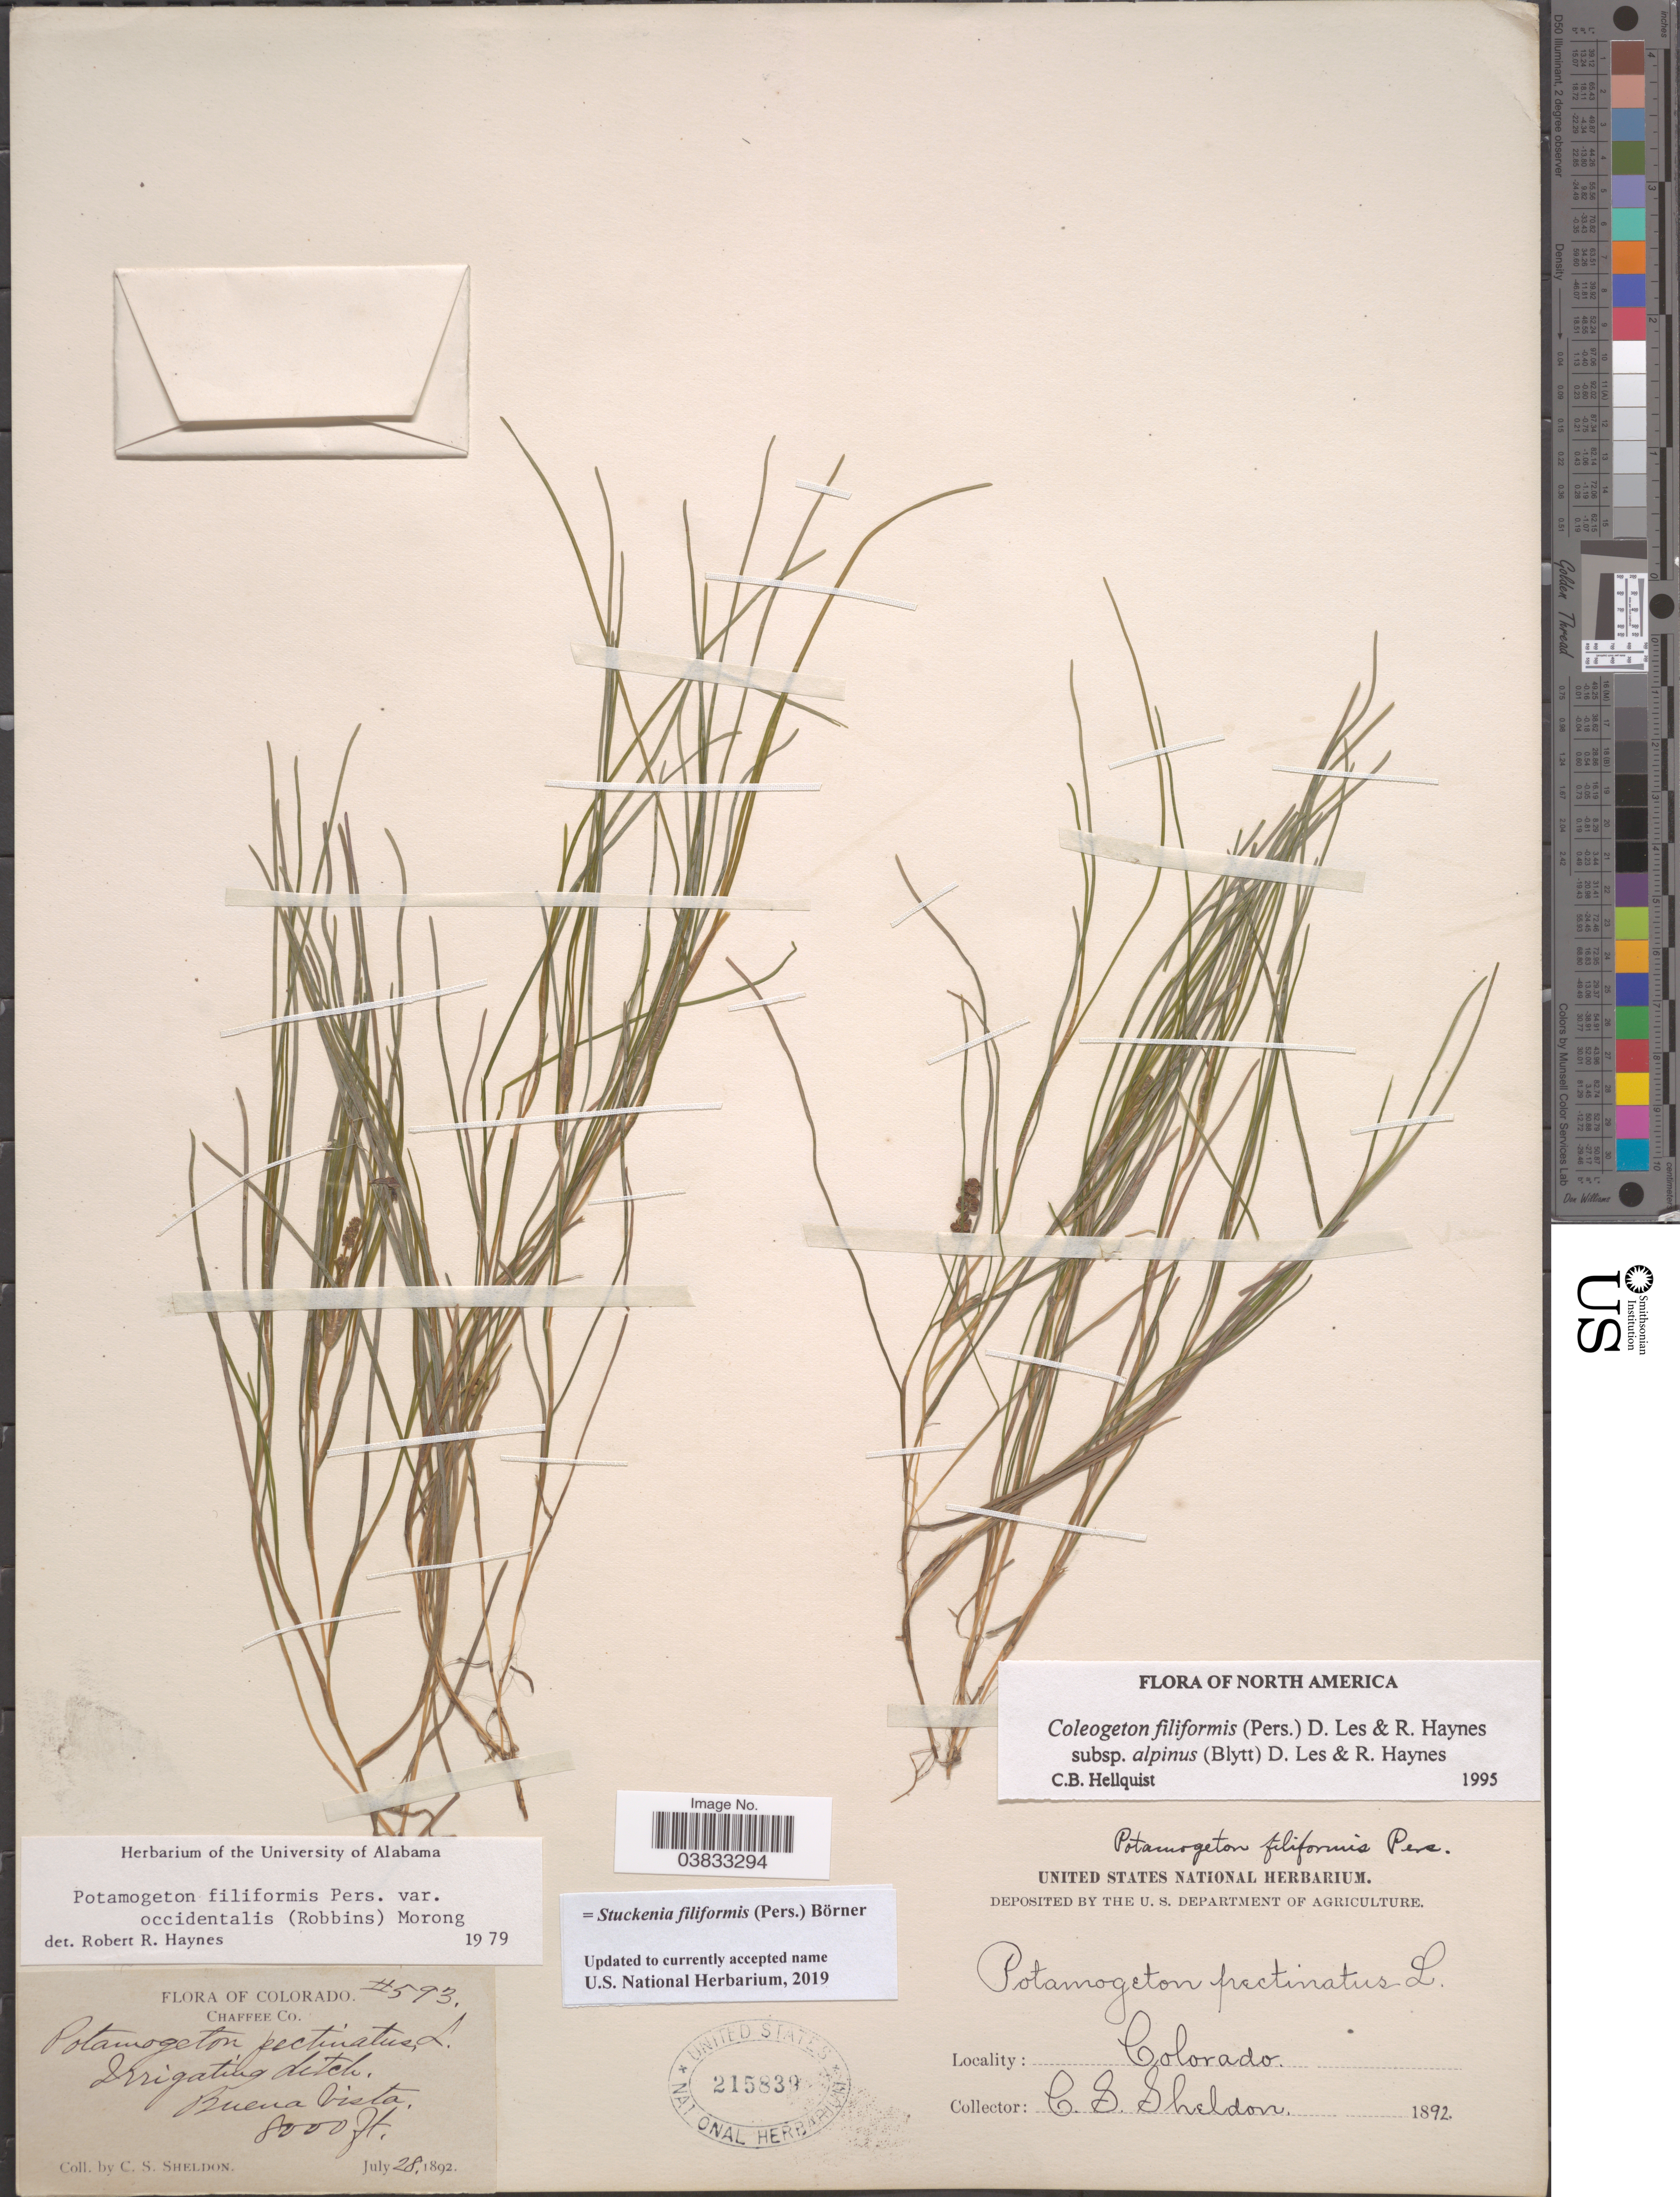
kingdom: Plantae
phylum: Tracheophyta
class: Liliopsida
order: Alismatales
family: Potamogetonaceae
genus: Stuckenia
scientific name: Stuckenia filiformis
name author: (Pers.) Börner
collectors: C. S. Sheldon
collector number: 593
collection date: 1892-07-28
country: United States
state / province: Colorado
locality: Chaffee Co. Buena Vista.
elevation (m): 2438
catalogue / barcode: US 215839